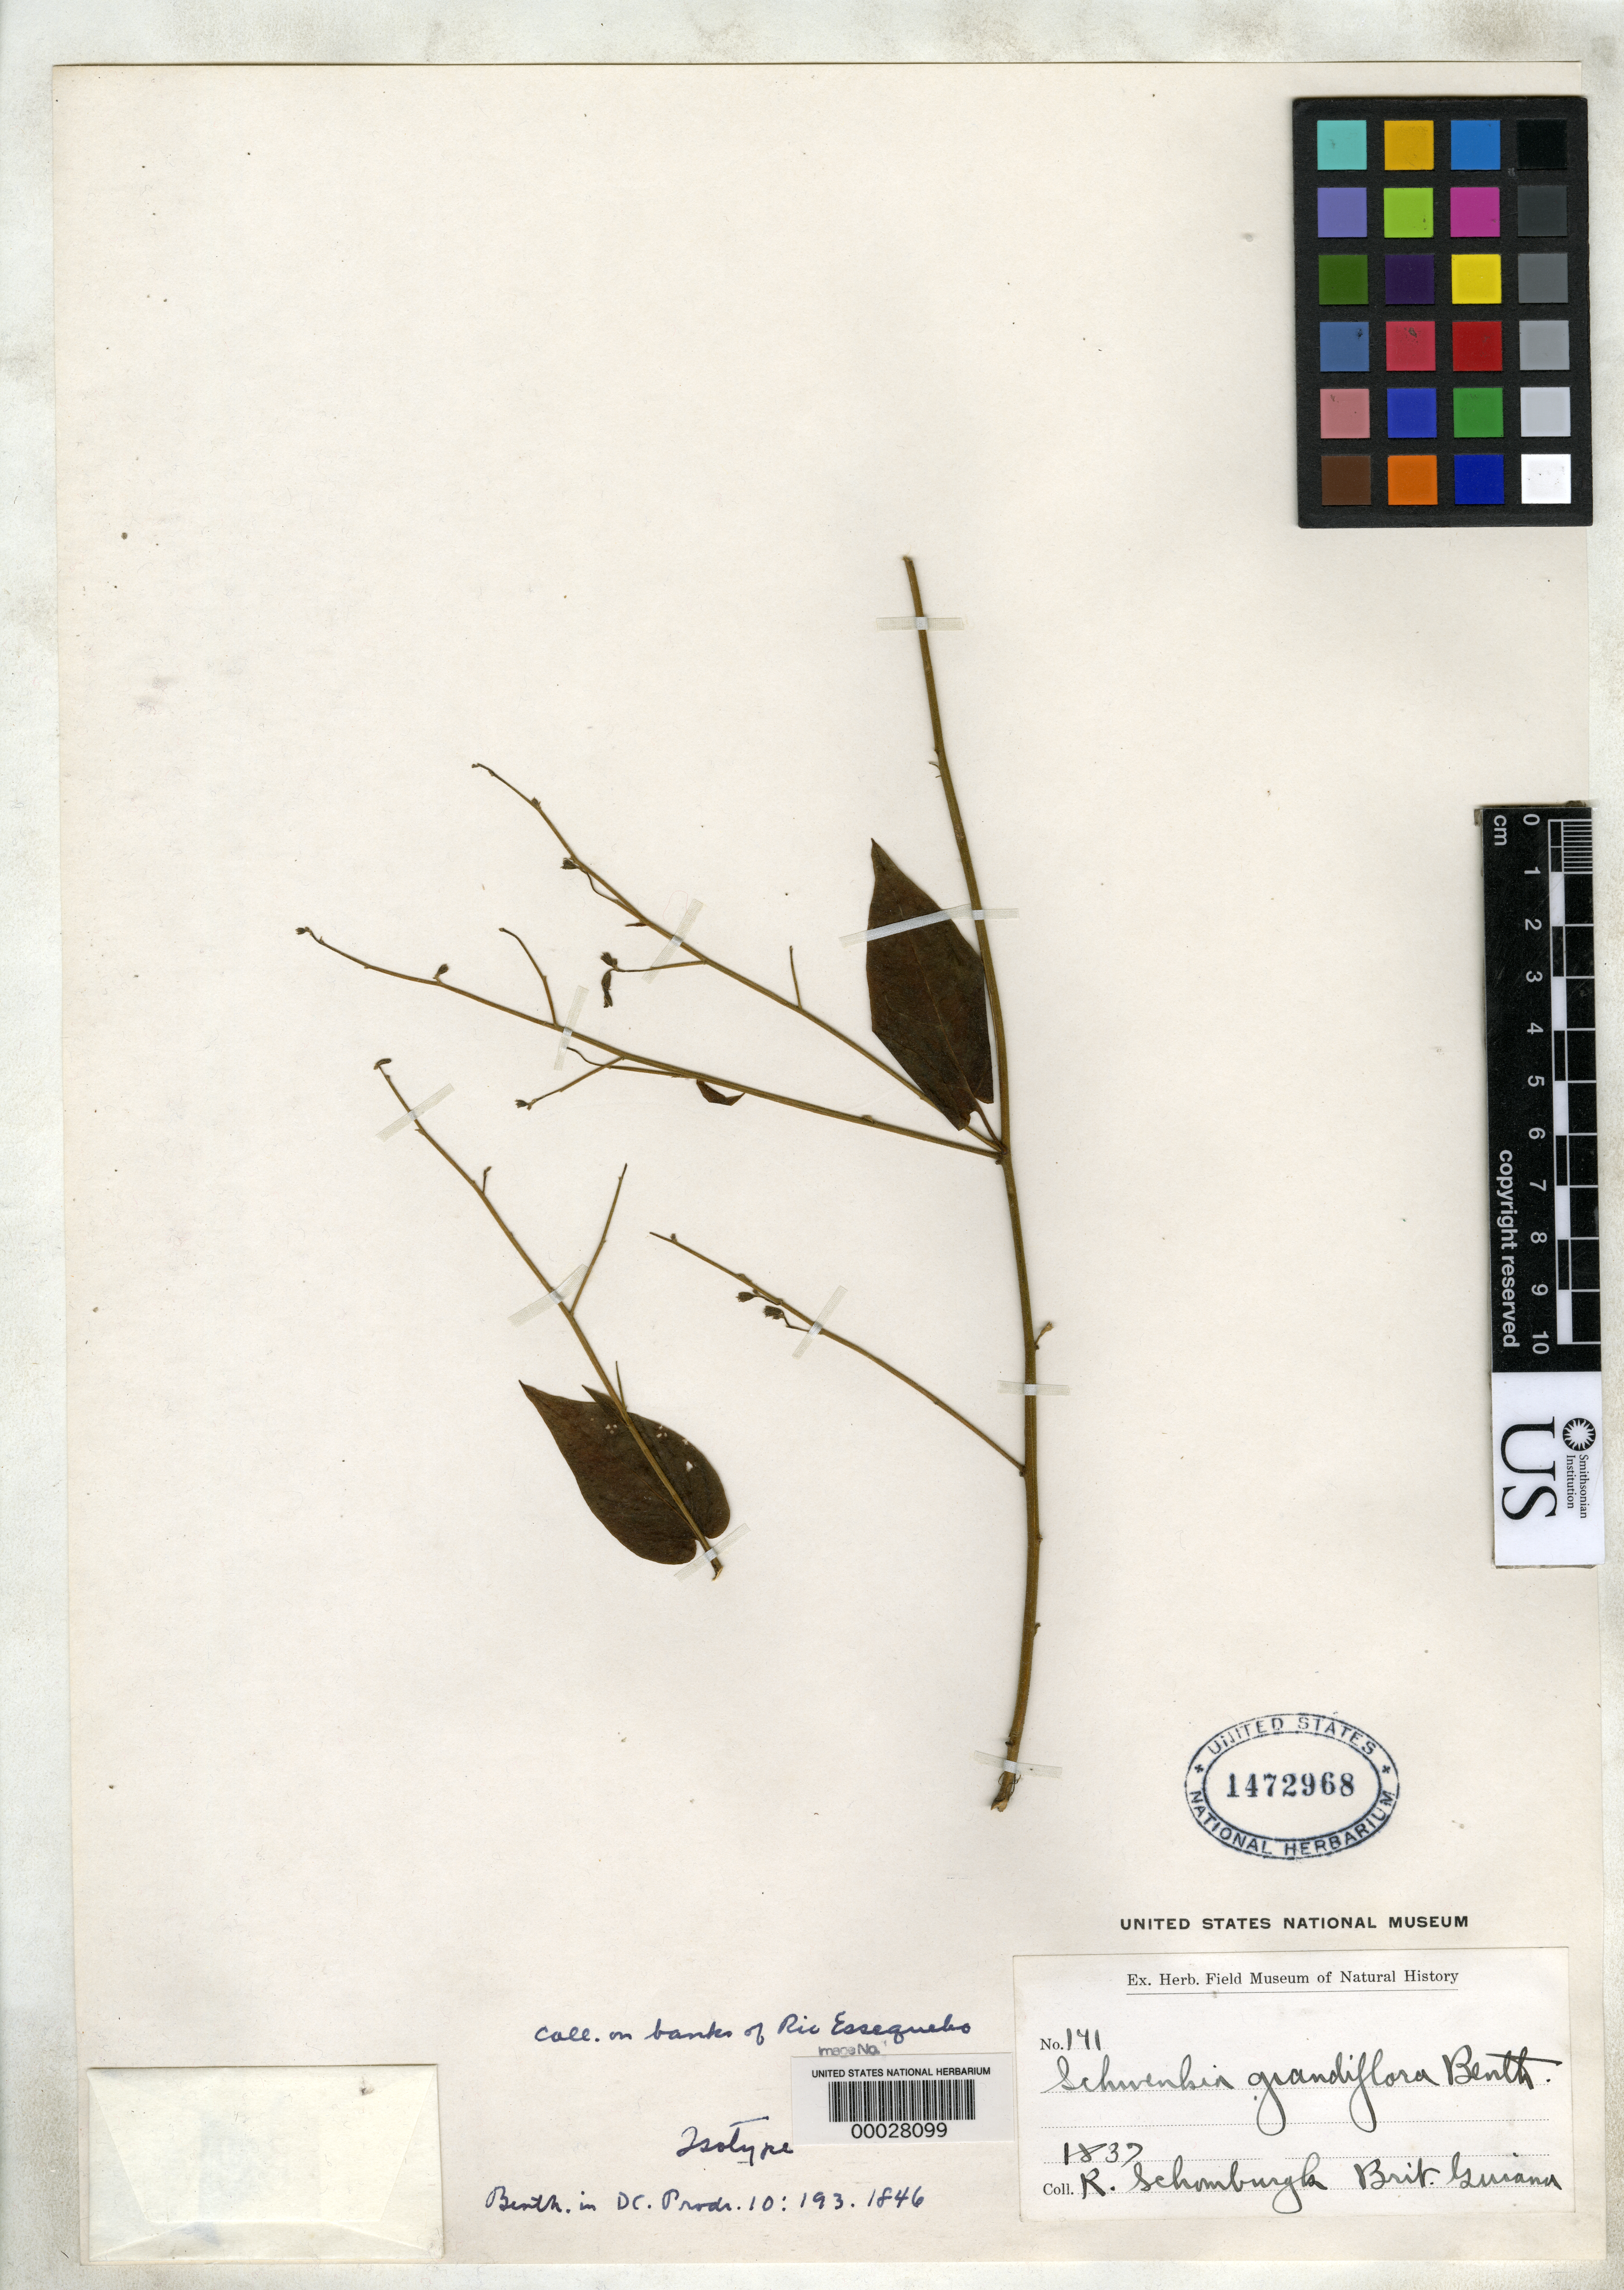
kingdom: Plantae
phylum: Tracheophyta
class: Magnoliopsida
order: Solanales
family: Solanaceae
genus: Schwenckia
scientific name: Schwenckia grandiflora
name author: Benth. in DC.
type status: Isotype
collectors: M. R. Schomburgk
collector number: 141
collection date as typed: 1837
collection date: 1837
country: Guyana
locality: Rio Essequebo.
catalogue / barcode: US 1472968